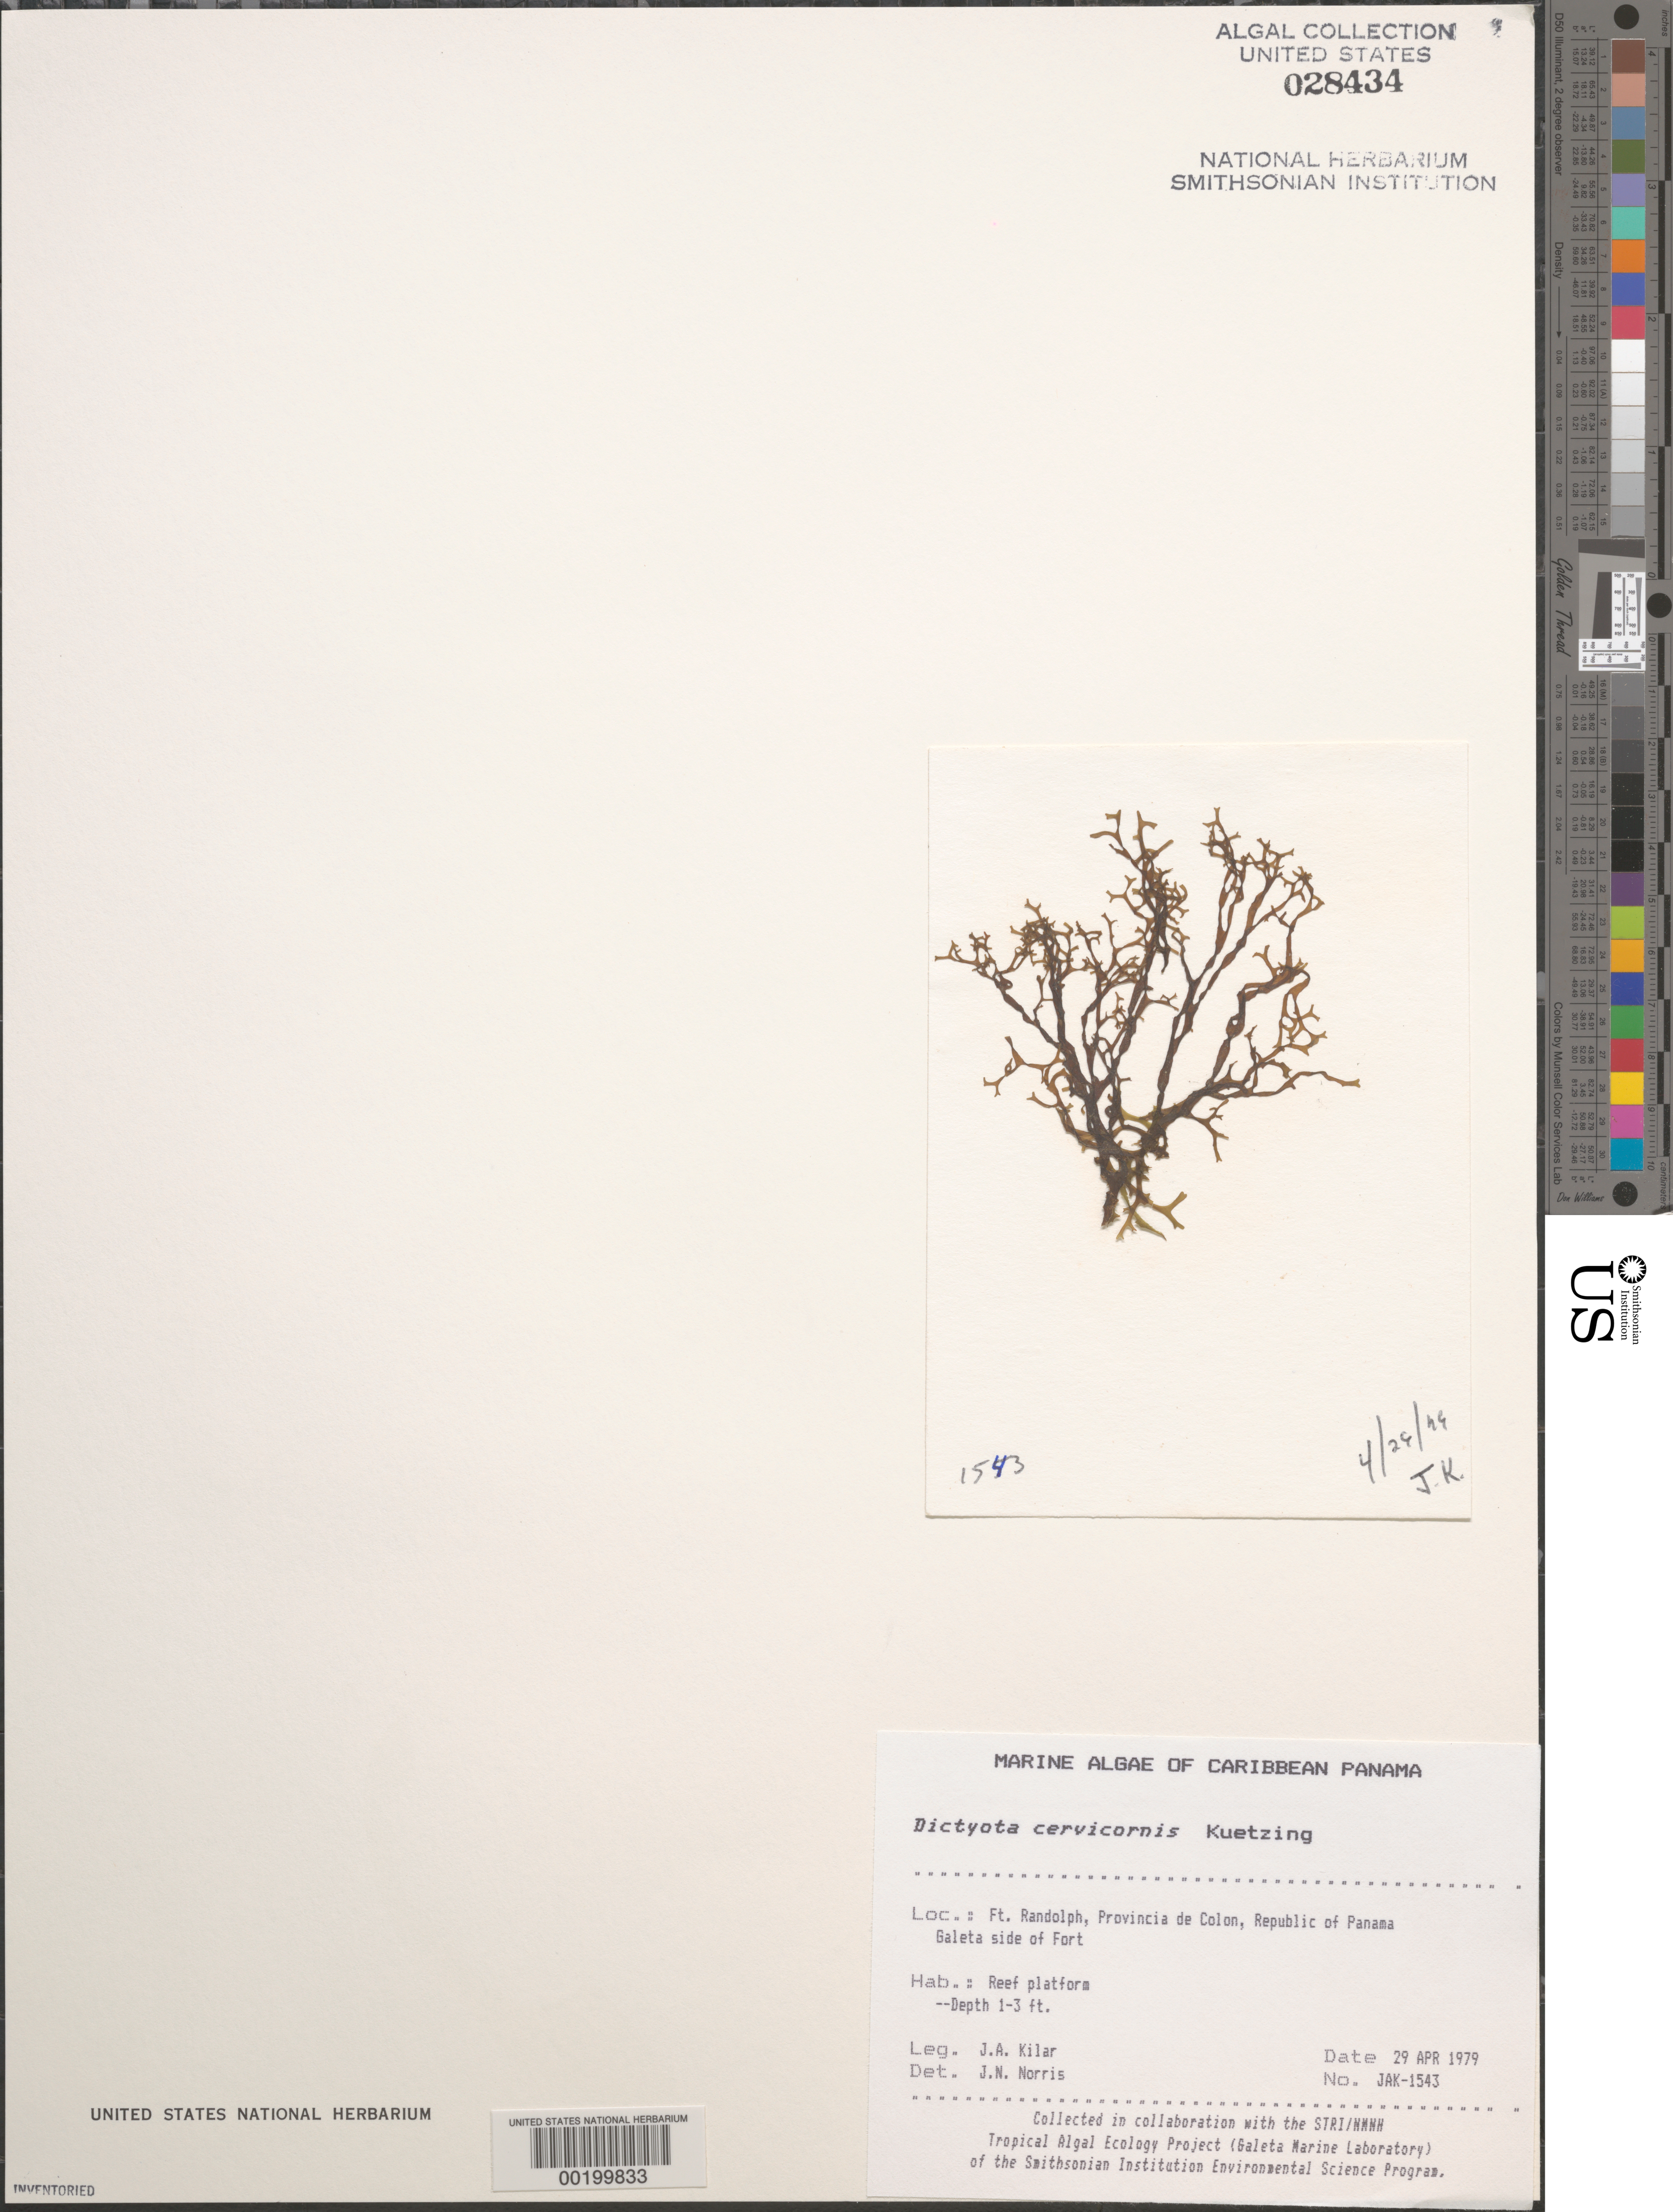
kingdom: Chromista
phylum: Ochrophyta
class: Phaeophyceae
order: Dictyotales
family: Dictyotaceae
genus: Dictyota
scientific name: Dictyota cervicornis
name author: Kütz.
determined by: Norris, James N.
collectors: J. A. Kilar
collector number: JAK-1543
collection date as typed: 29 Apr 1979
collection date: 1979-04-29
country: Panama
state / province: Colón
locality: Fort Randolph, Galeta side of fort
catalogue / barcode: US 28434